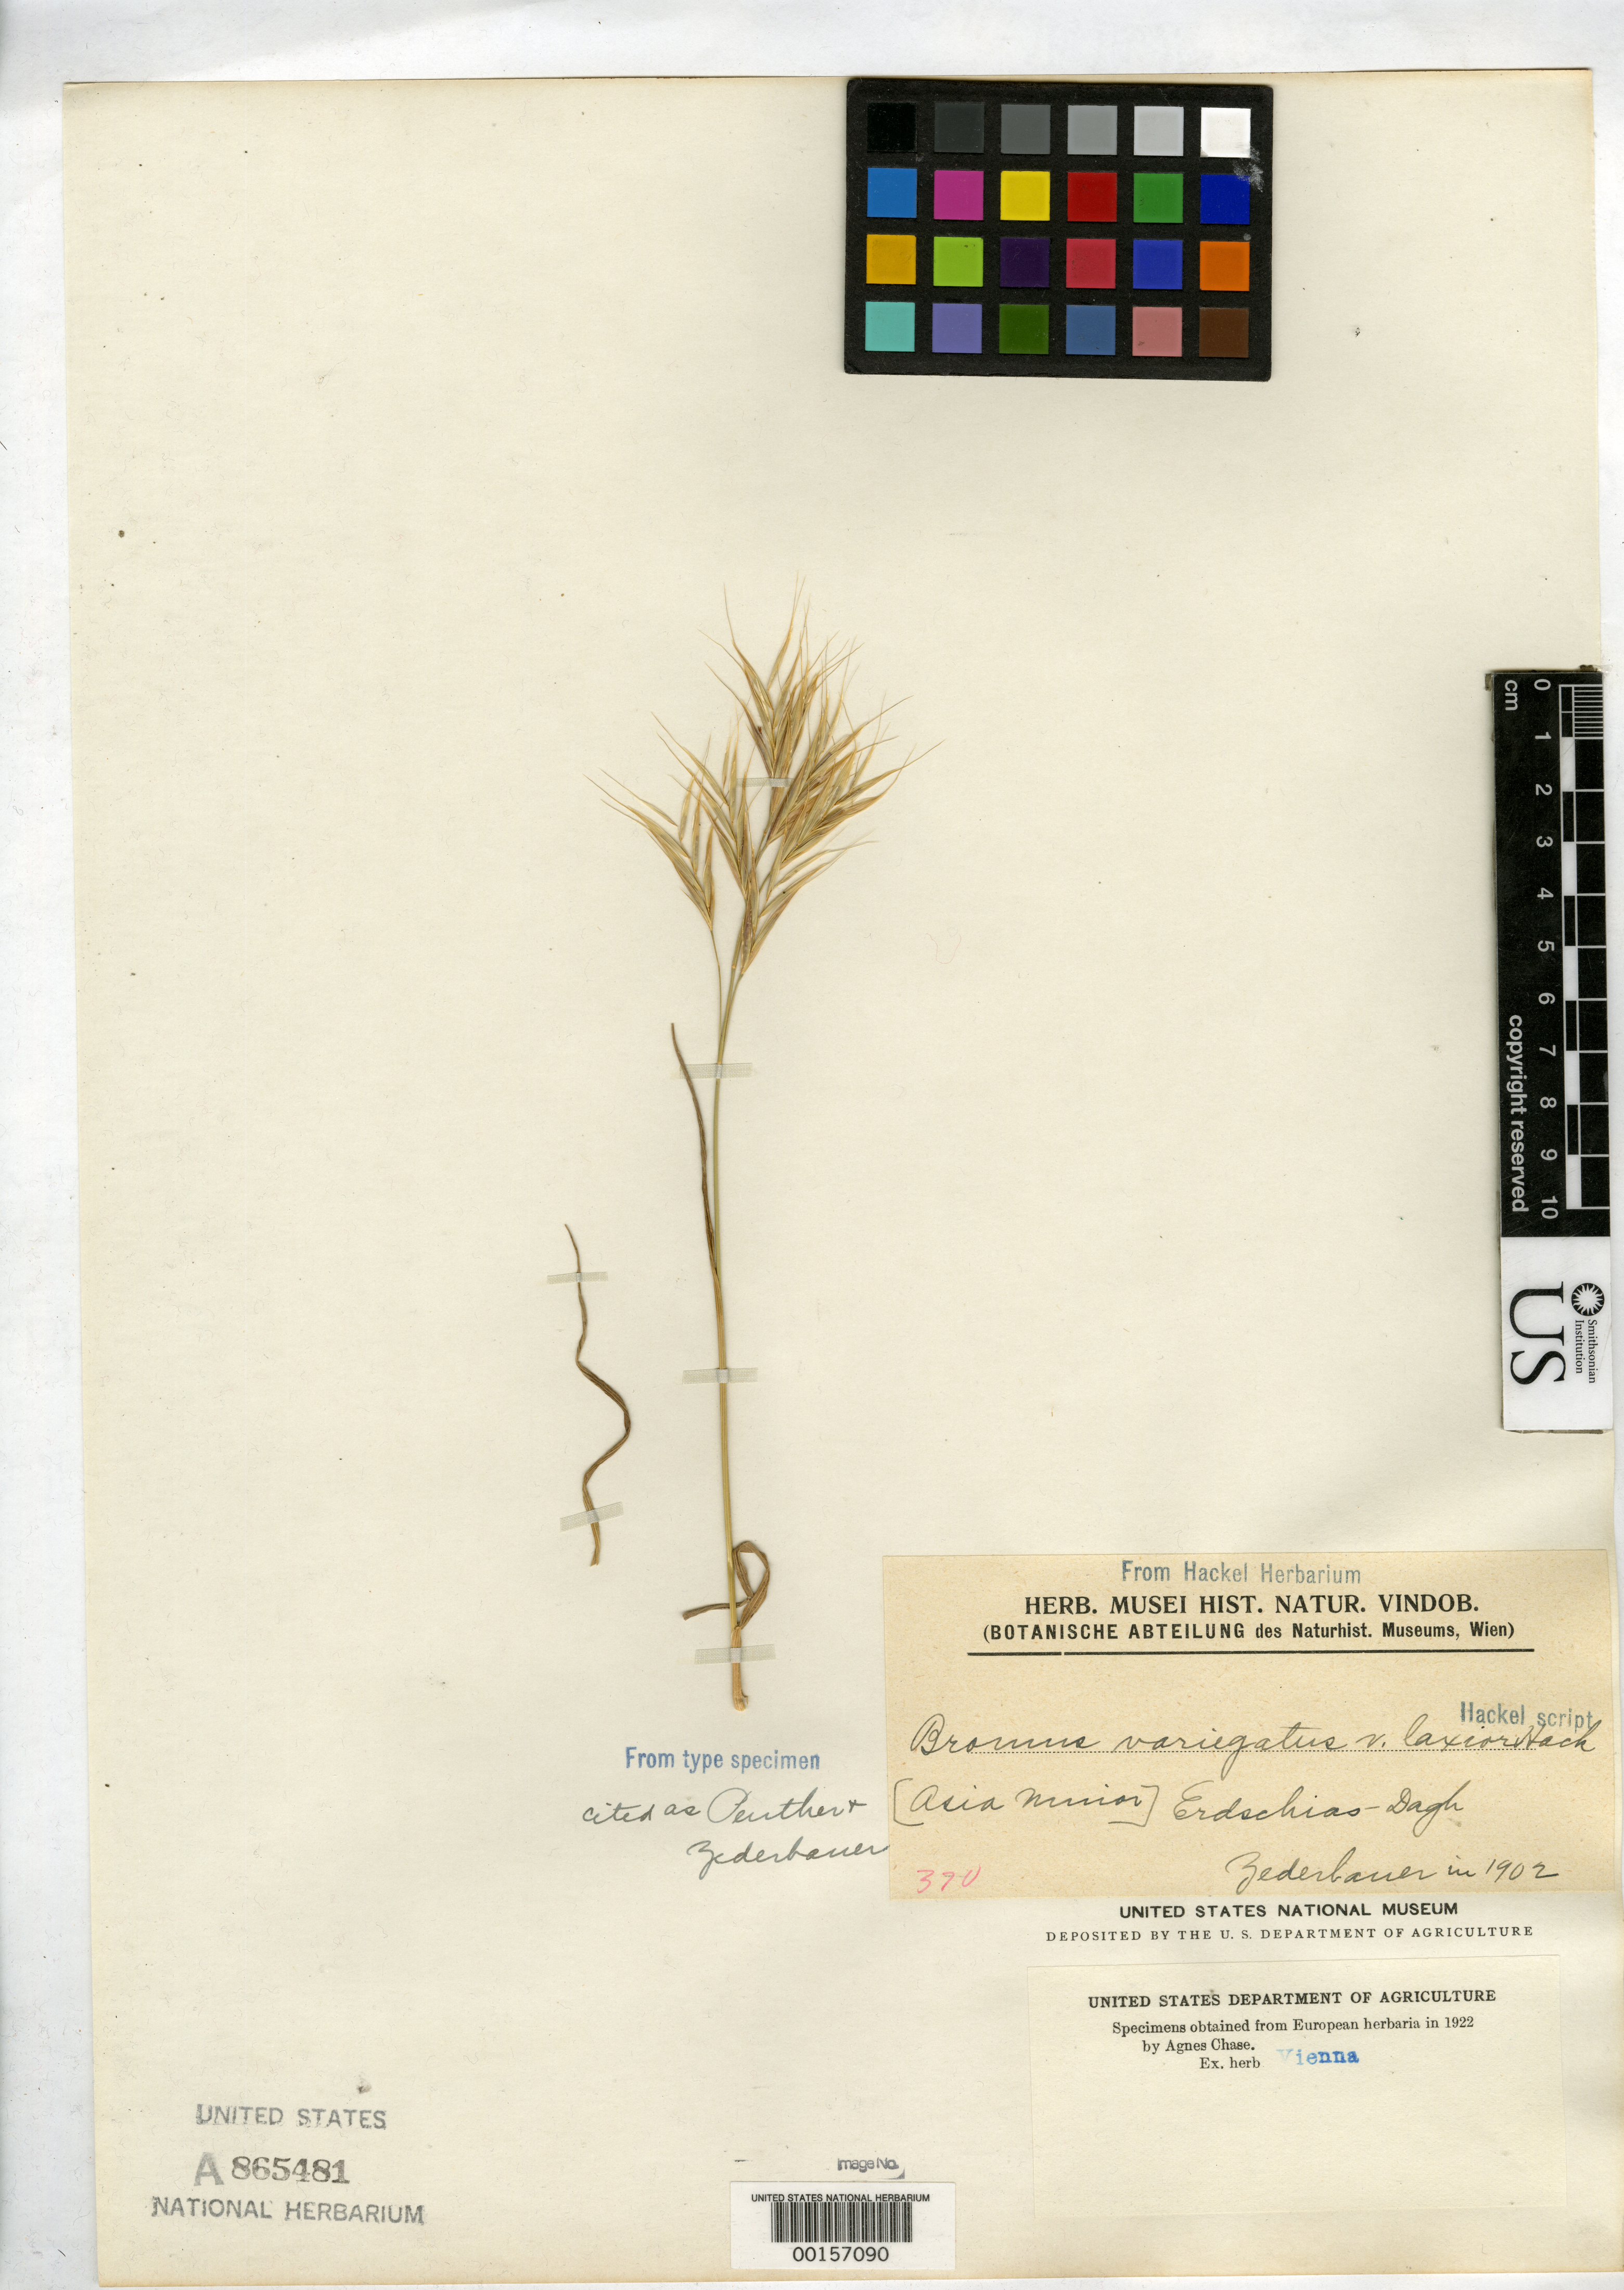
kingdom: Plantae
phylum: Tracheophyta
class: Liliopsida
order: Poales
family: Poaceae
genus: Bromus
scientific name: Bromus variegatus var. laxior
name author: Hack.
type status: Type Fragment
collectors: E. Zederbauer & A. Penther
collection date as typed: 1902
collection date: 1902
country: Turkey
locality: "Asia Minor", Erdschias-Dagh.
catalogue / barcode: US 865481A